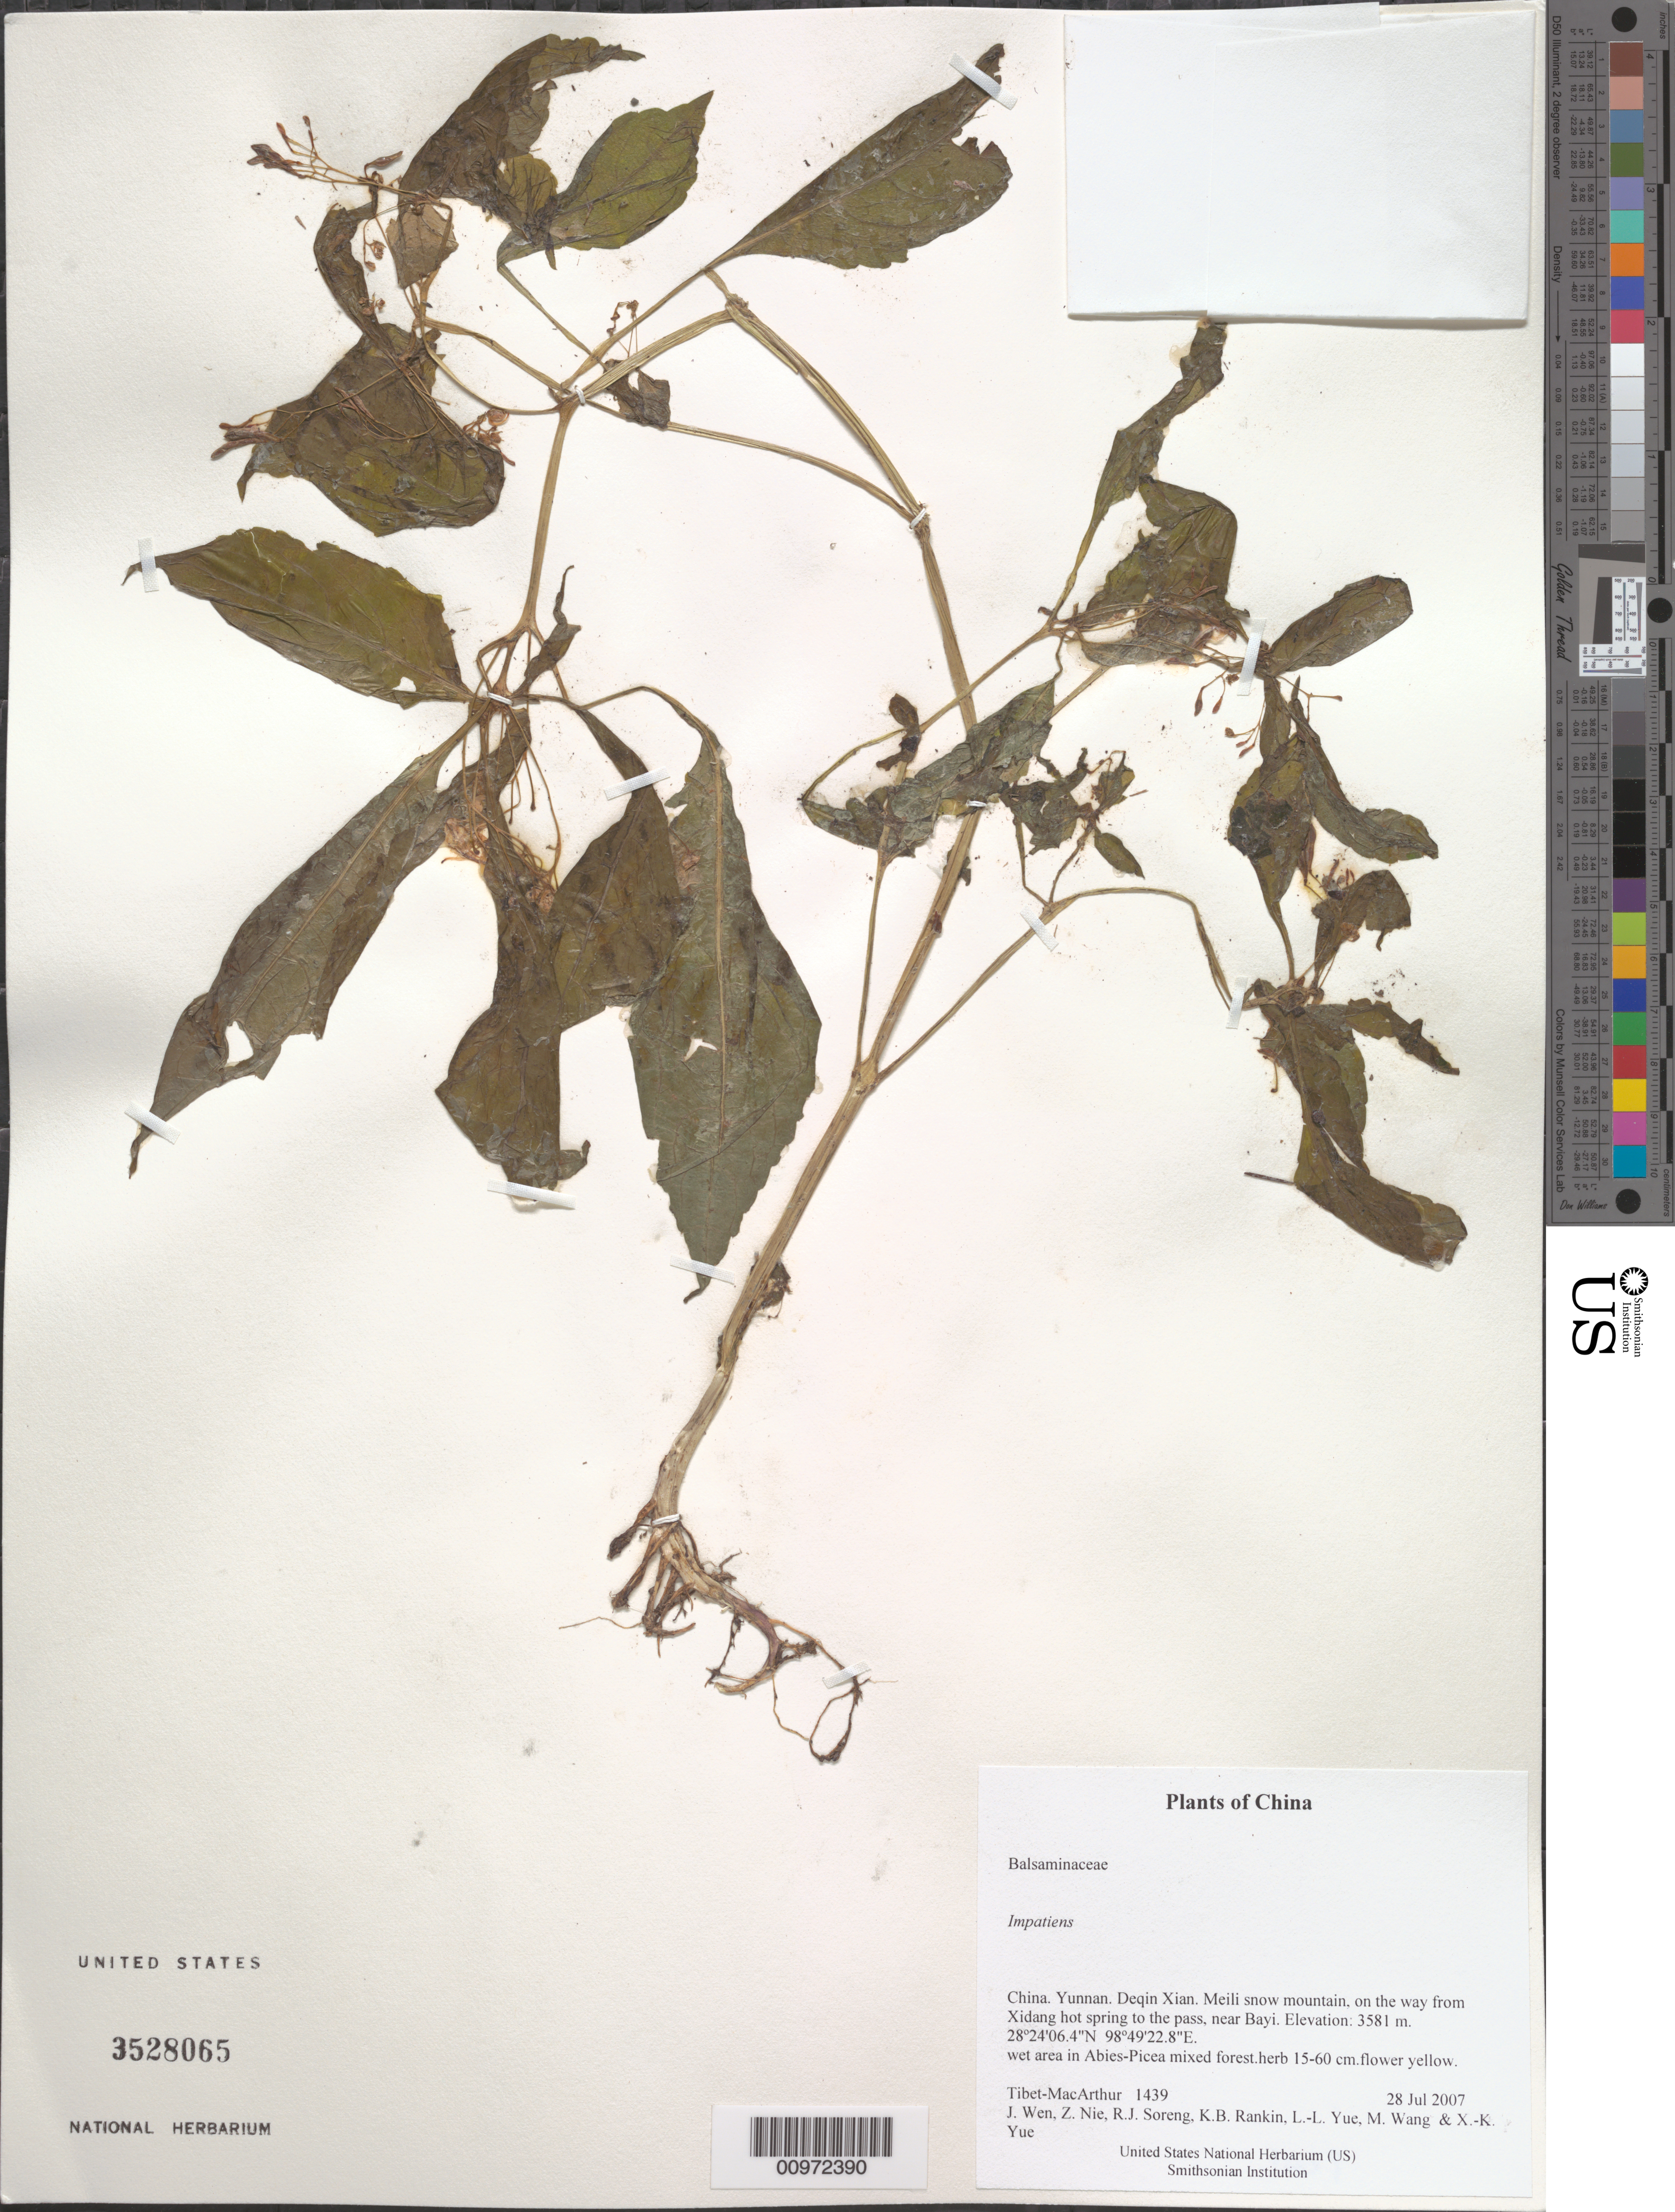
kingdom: Plantae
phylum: Tracheophyta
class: Magnoliopsida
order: Ericales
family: Balsaminaceae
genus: Impatiens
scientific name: Impatiens sp.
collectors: Tibet-MacArthur, J. Wen, Z. Nie, R. J. Soreng, K. Rankin, L. Yue, M. Wang & X. Yue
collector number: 1439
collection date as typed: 28 Jul 2007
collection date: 2007-07-28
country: China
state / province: Yunnan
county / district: Deqin Xian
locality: Meili snow mountain, on the way from Xidang hot spring to the pass, near Bayi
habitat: wet area in Abies-Picea mixed forest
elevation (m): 3581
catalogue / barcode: US 3528065